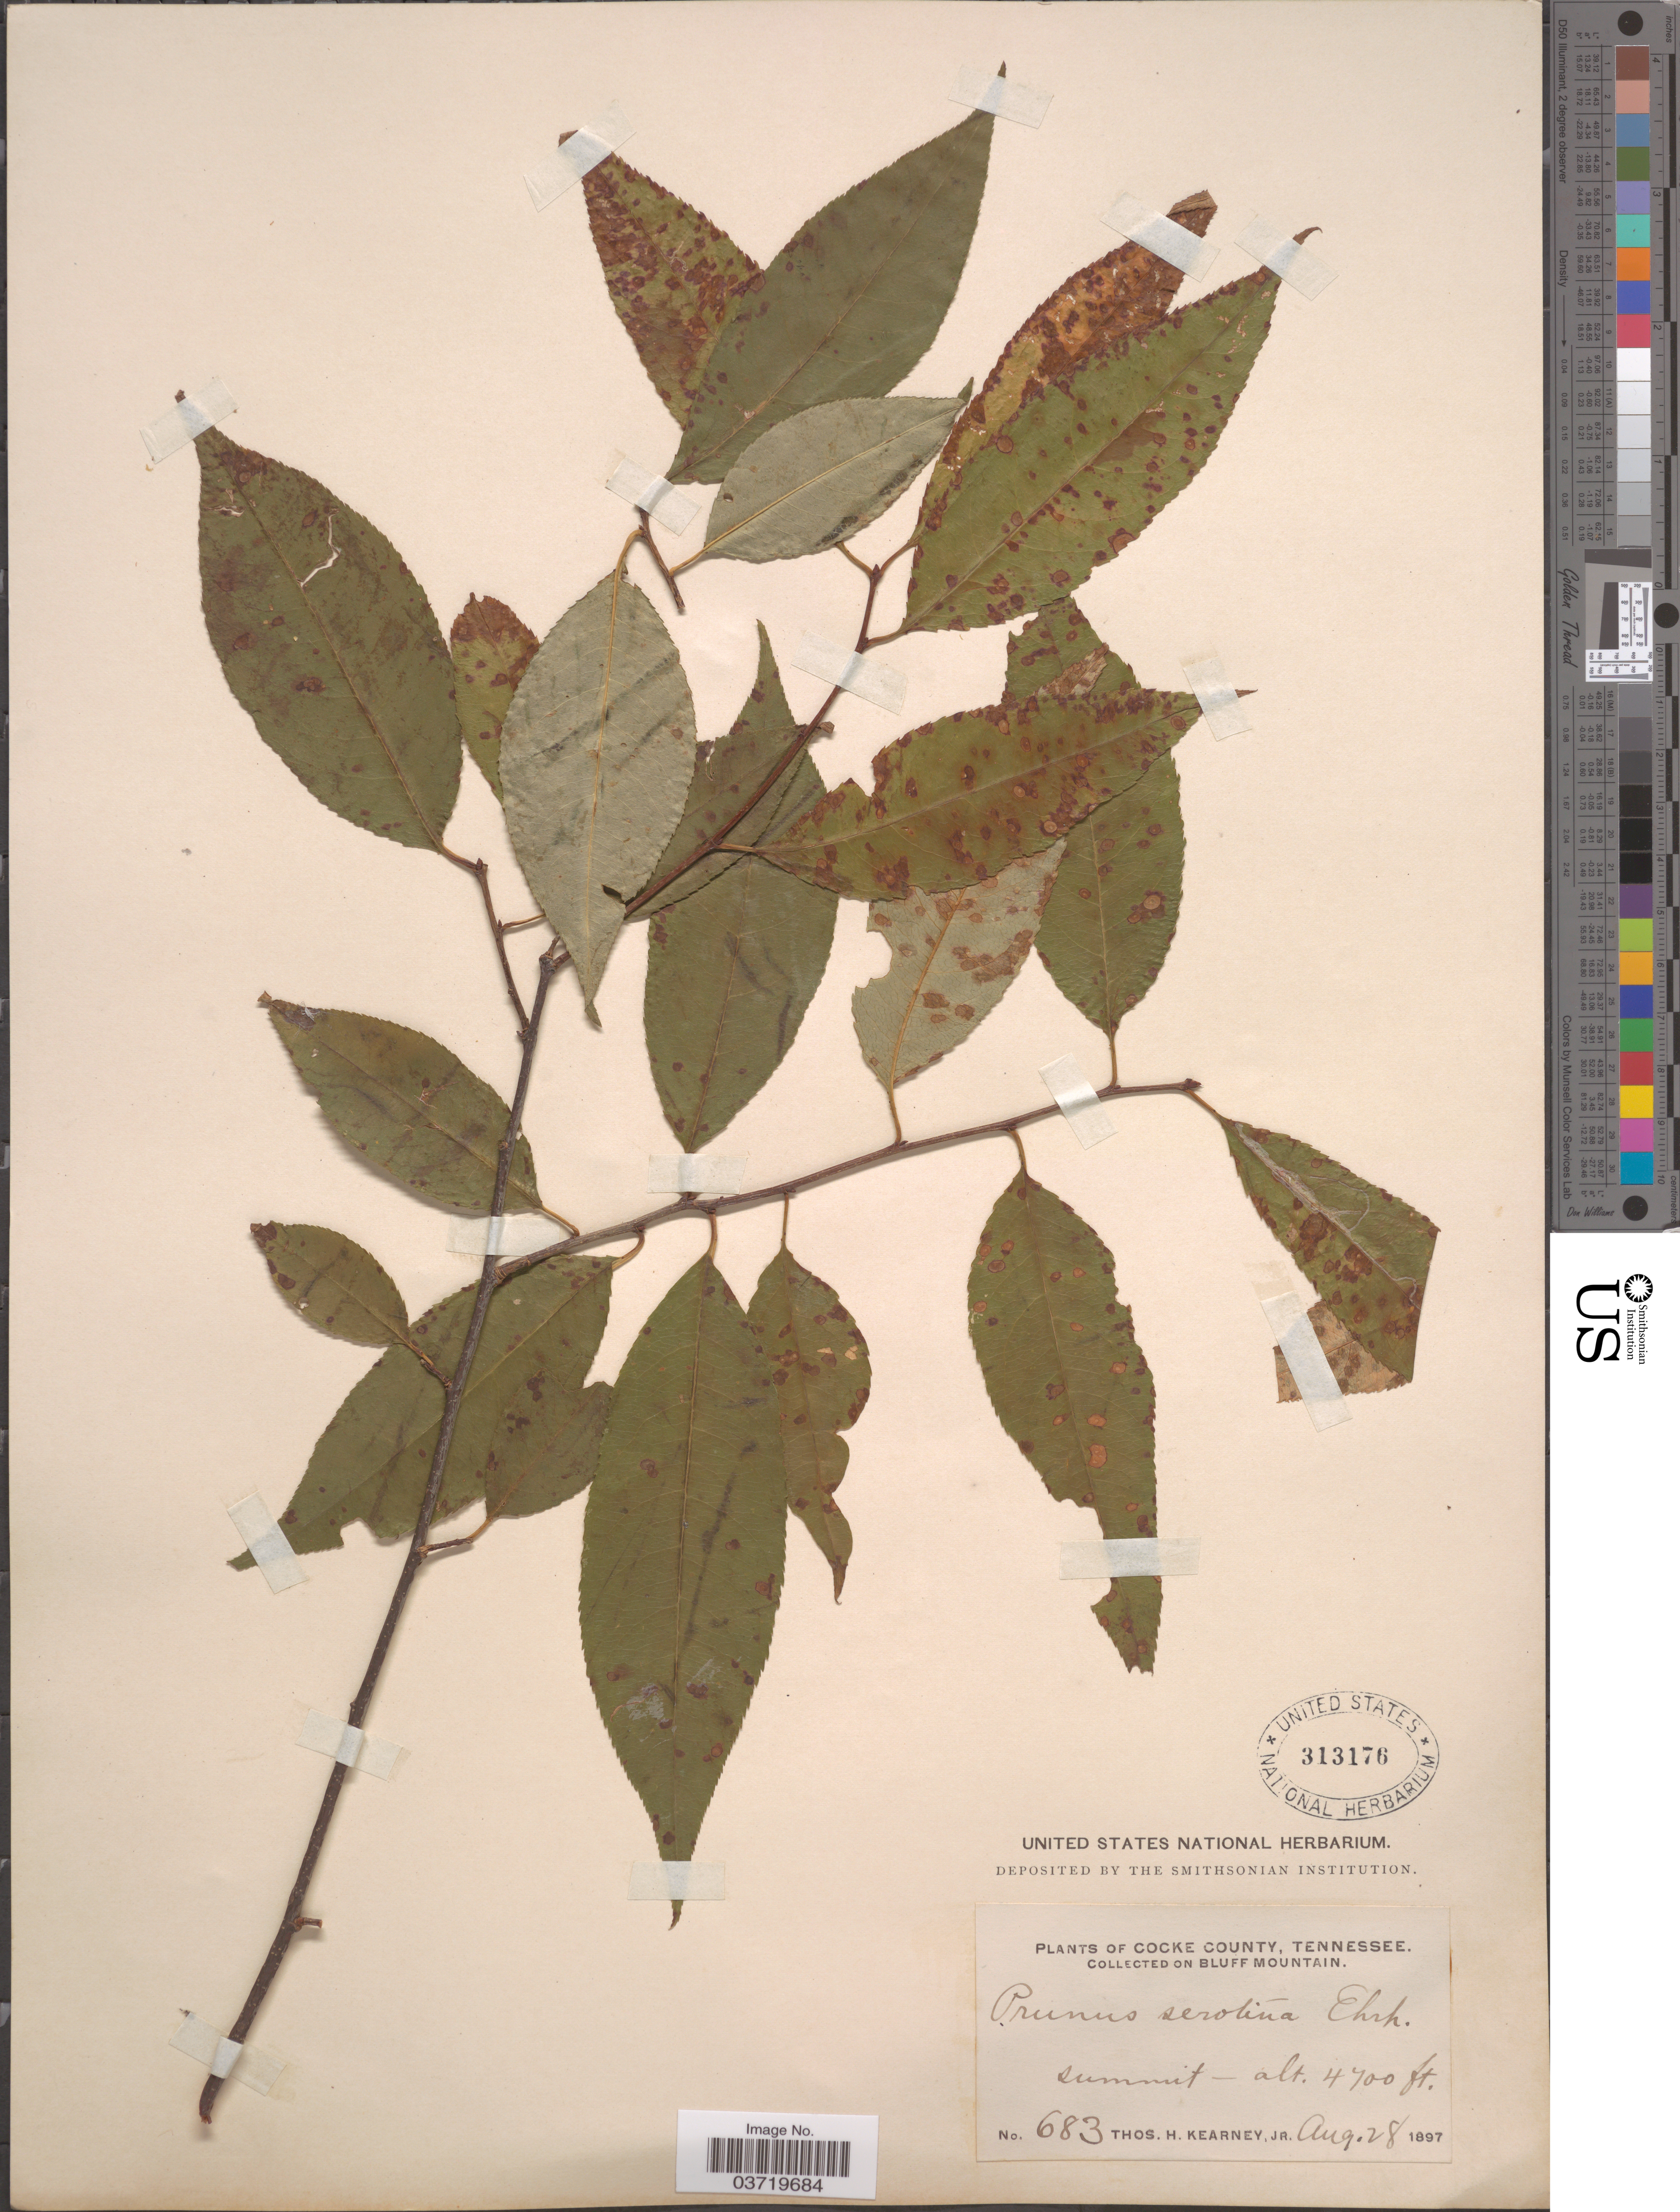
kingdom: Plantae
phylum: Tracheophyta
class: Magnoliopsida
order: Rosales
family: Rosaceae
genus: Prunus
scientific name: Prunus serotina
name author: Ehrh.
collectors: T. H. Kearney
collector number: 683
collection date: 1897-08-28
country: United States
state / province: Tennessee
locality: Cocke County. On Bluff Mountain. Summit.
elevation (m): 1433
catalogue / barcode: US 313176